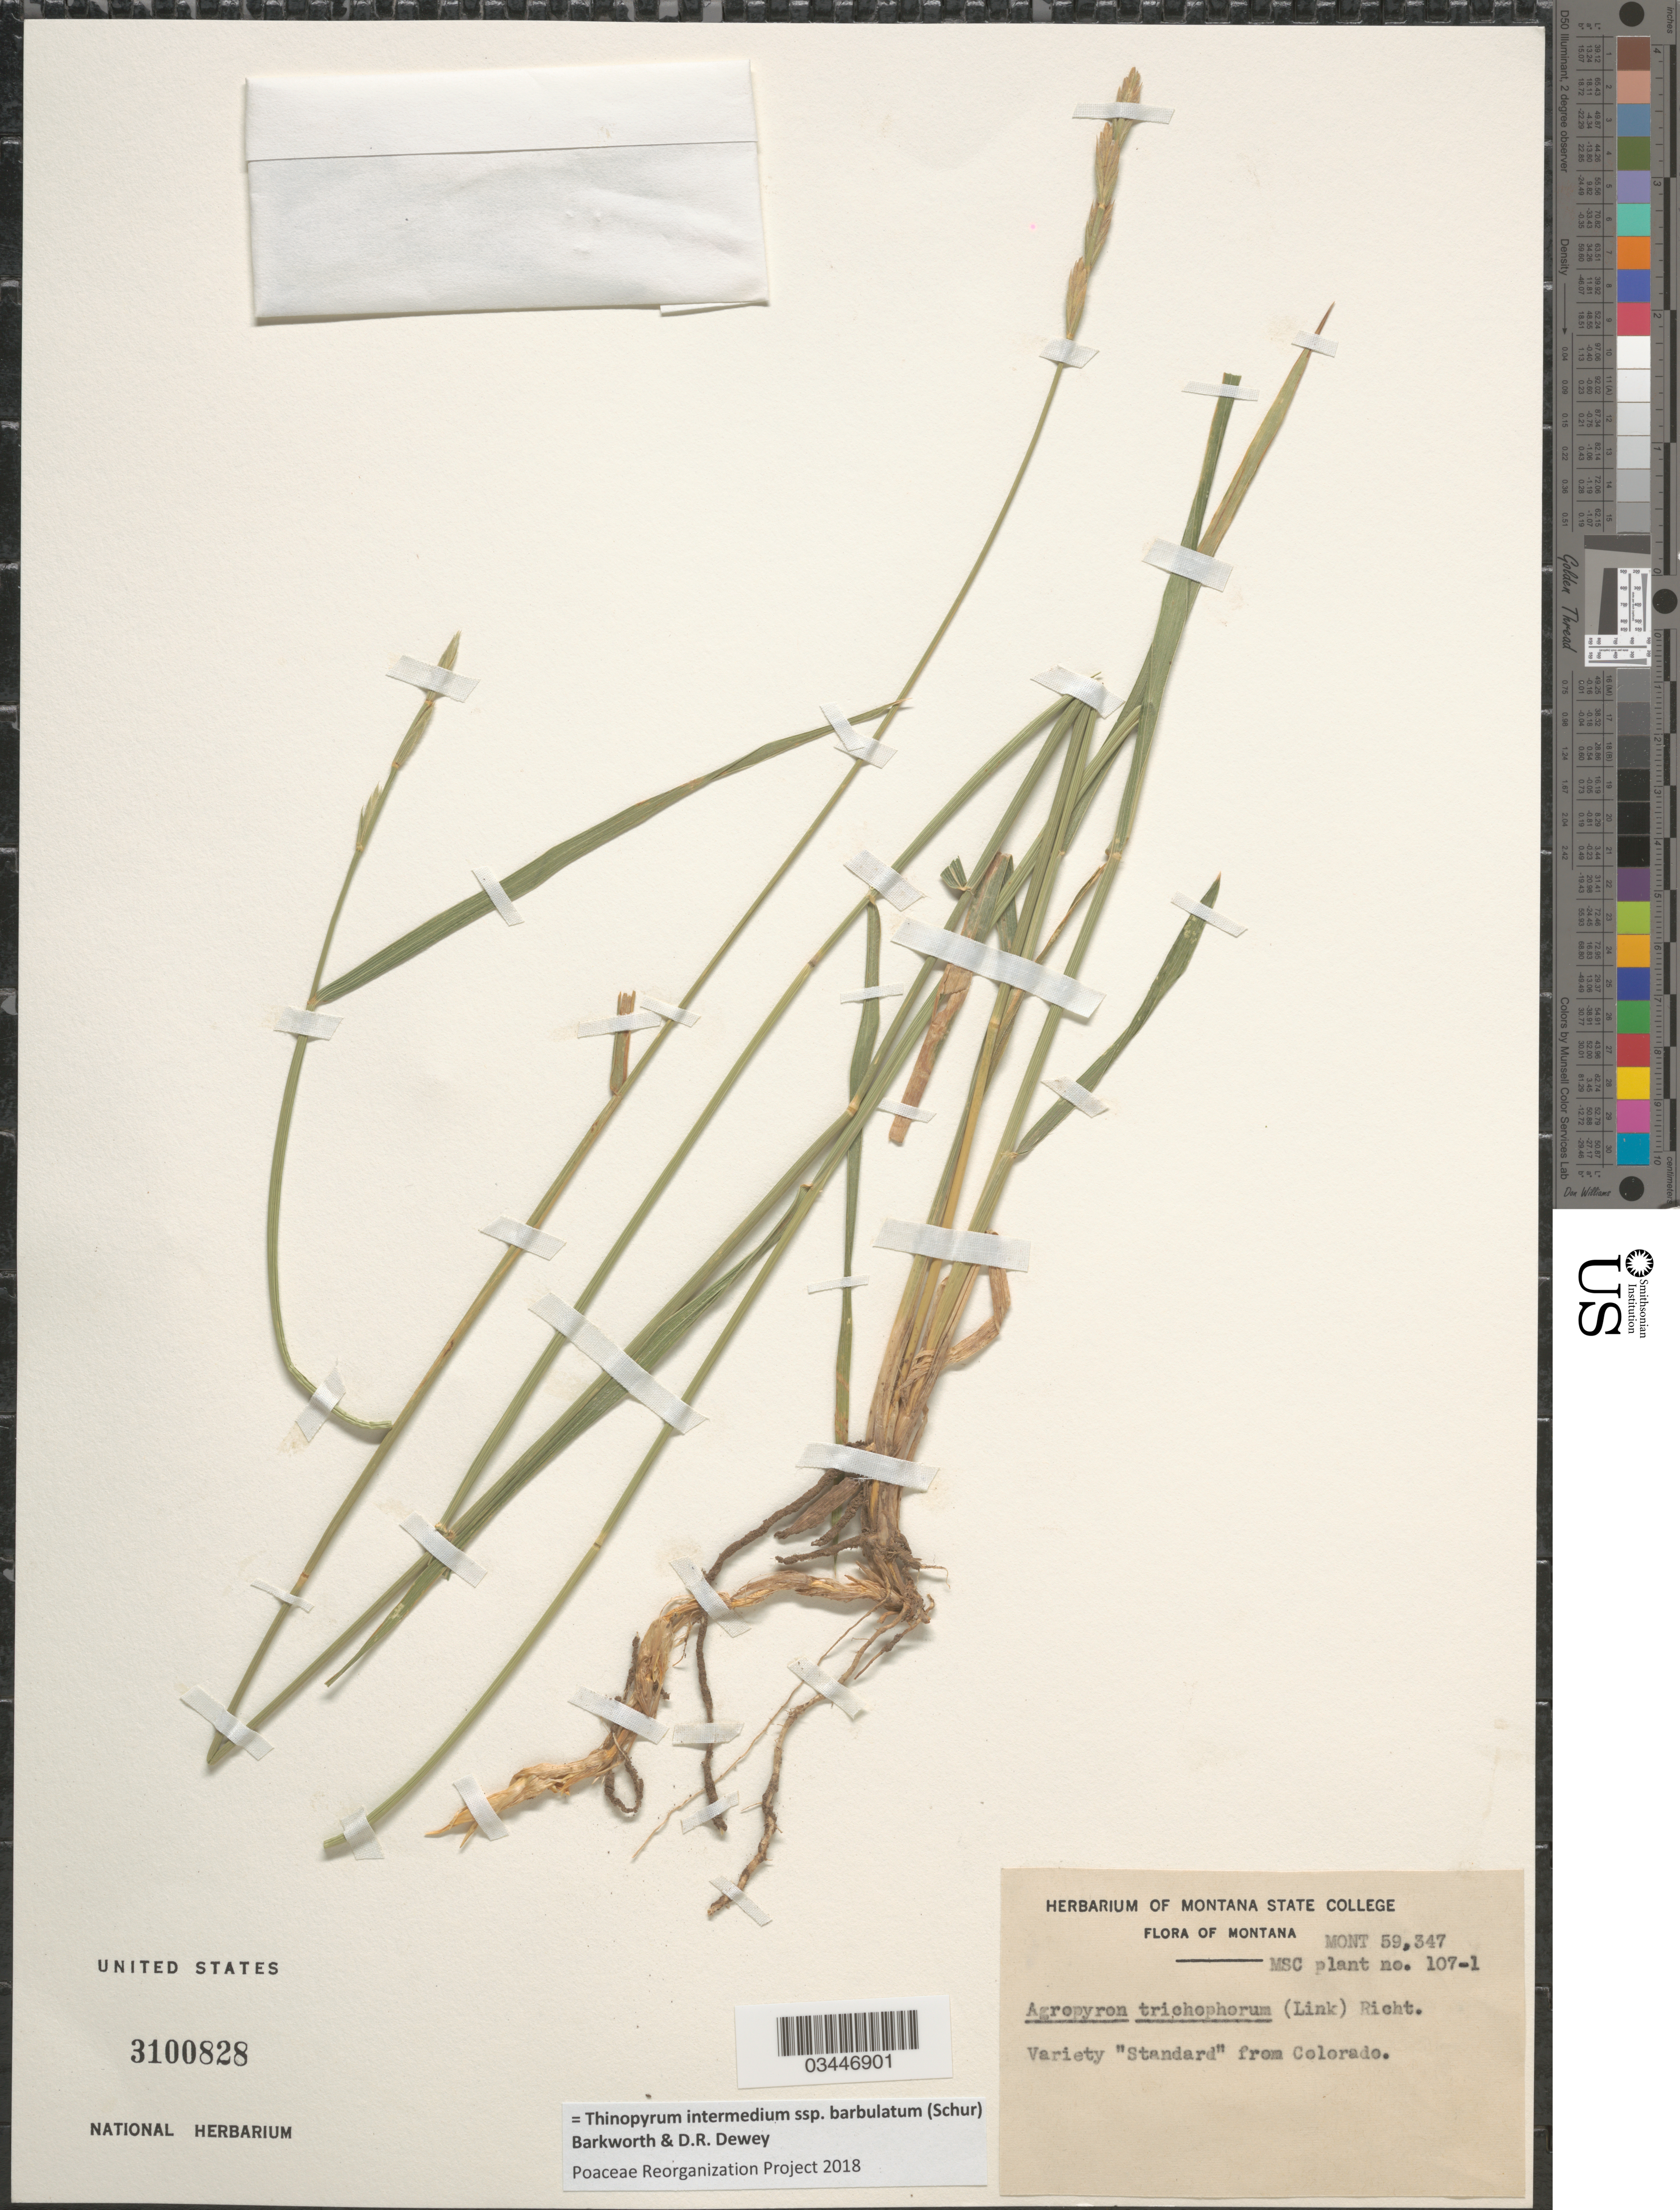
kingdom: Plantae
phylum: Tracheophyta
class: Liliopsida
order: Poales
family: Poaceae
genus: Thinopyrum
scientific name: Thinopyrum intermedium subsp. barbulatum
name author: (Schur) Barkworth & Dewey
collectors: ex herb. Montana State College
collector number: Mont 59347/107-1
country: United States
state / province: Montana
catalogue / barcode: US 3100828